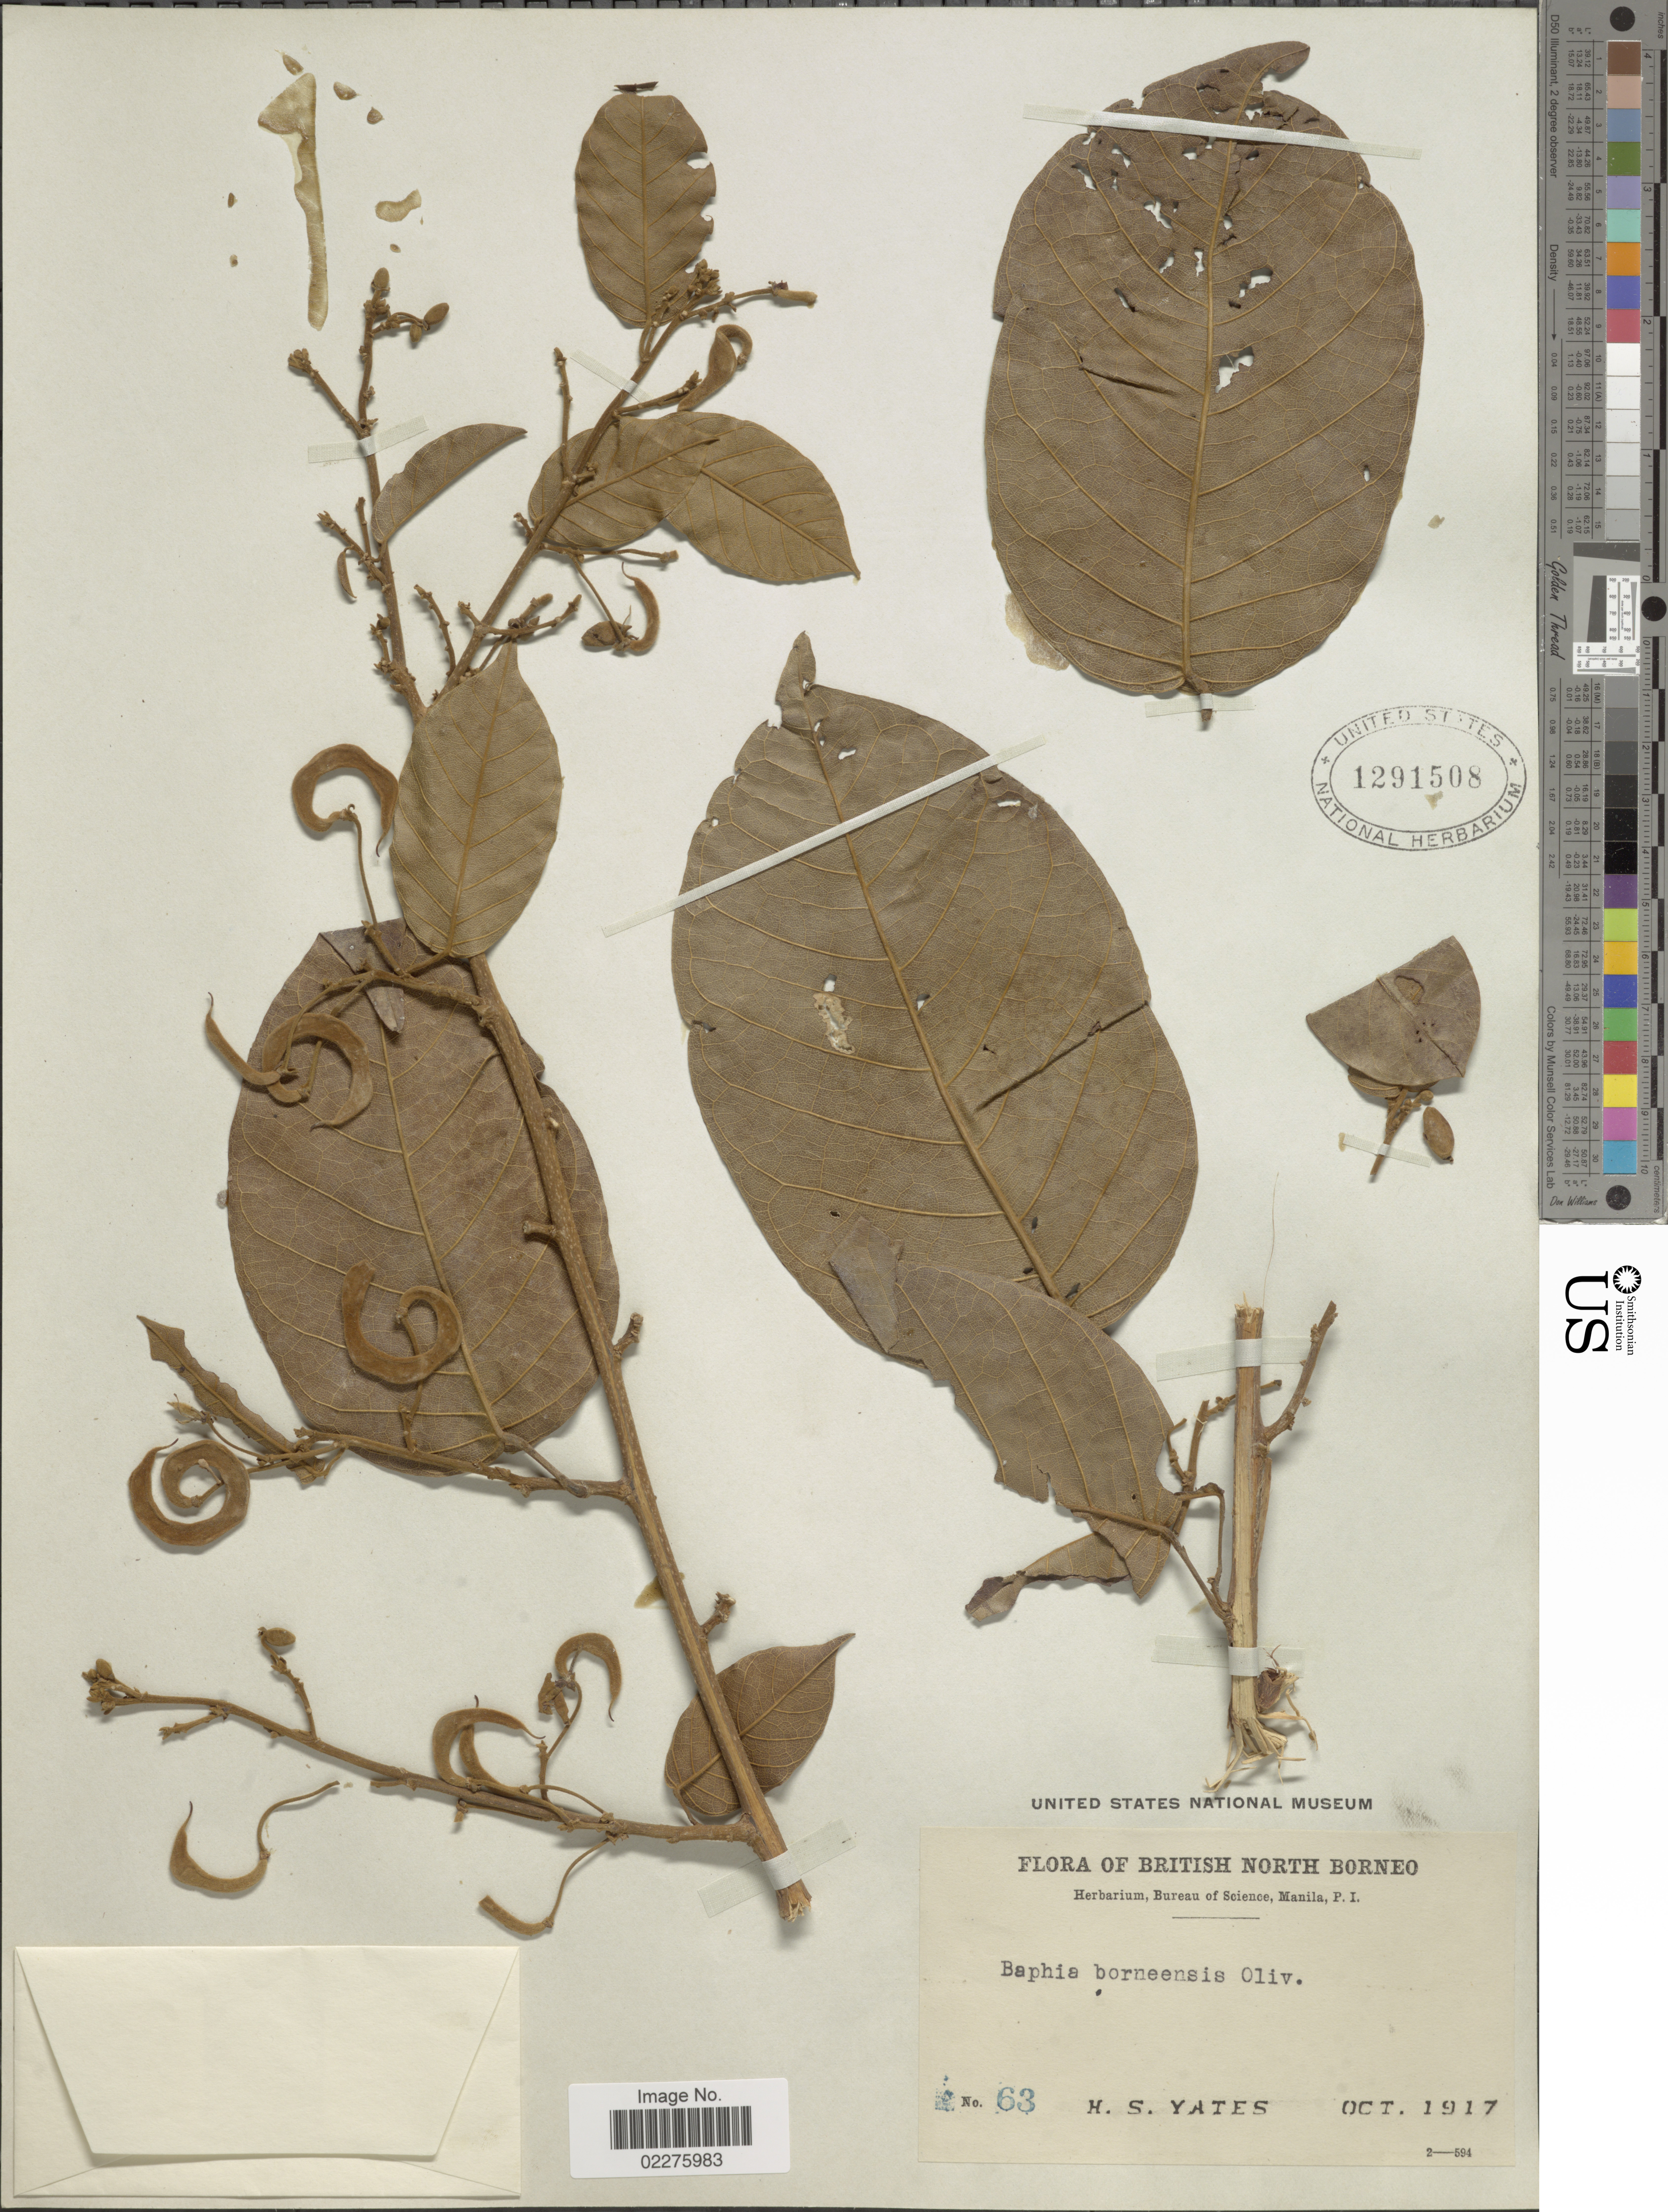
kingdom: Plantae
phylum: Tracheophyta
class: Magnoliopsida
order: Fabales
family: Fabaceae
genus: Airyantha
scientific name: Airyantha sp.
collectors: H. S. Yates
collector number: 63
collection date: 1917-10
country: Malaysia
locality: British North Borneo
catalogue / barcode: US 1291508